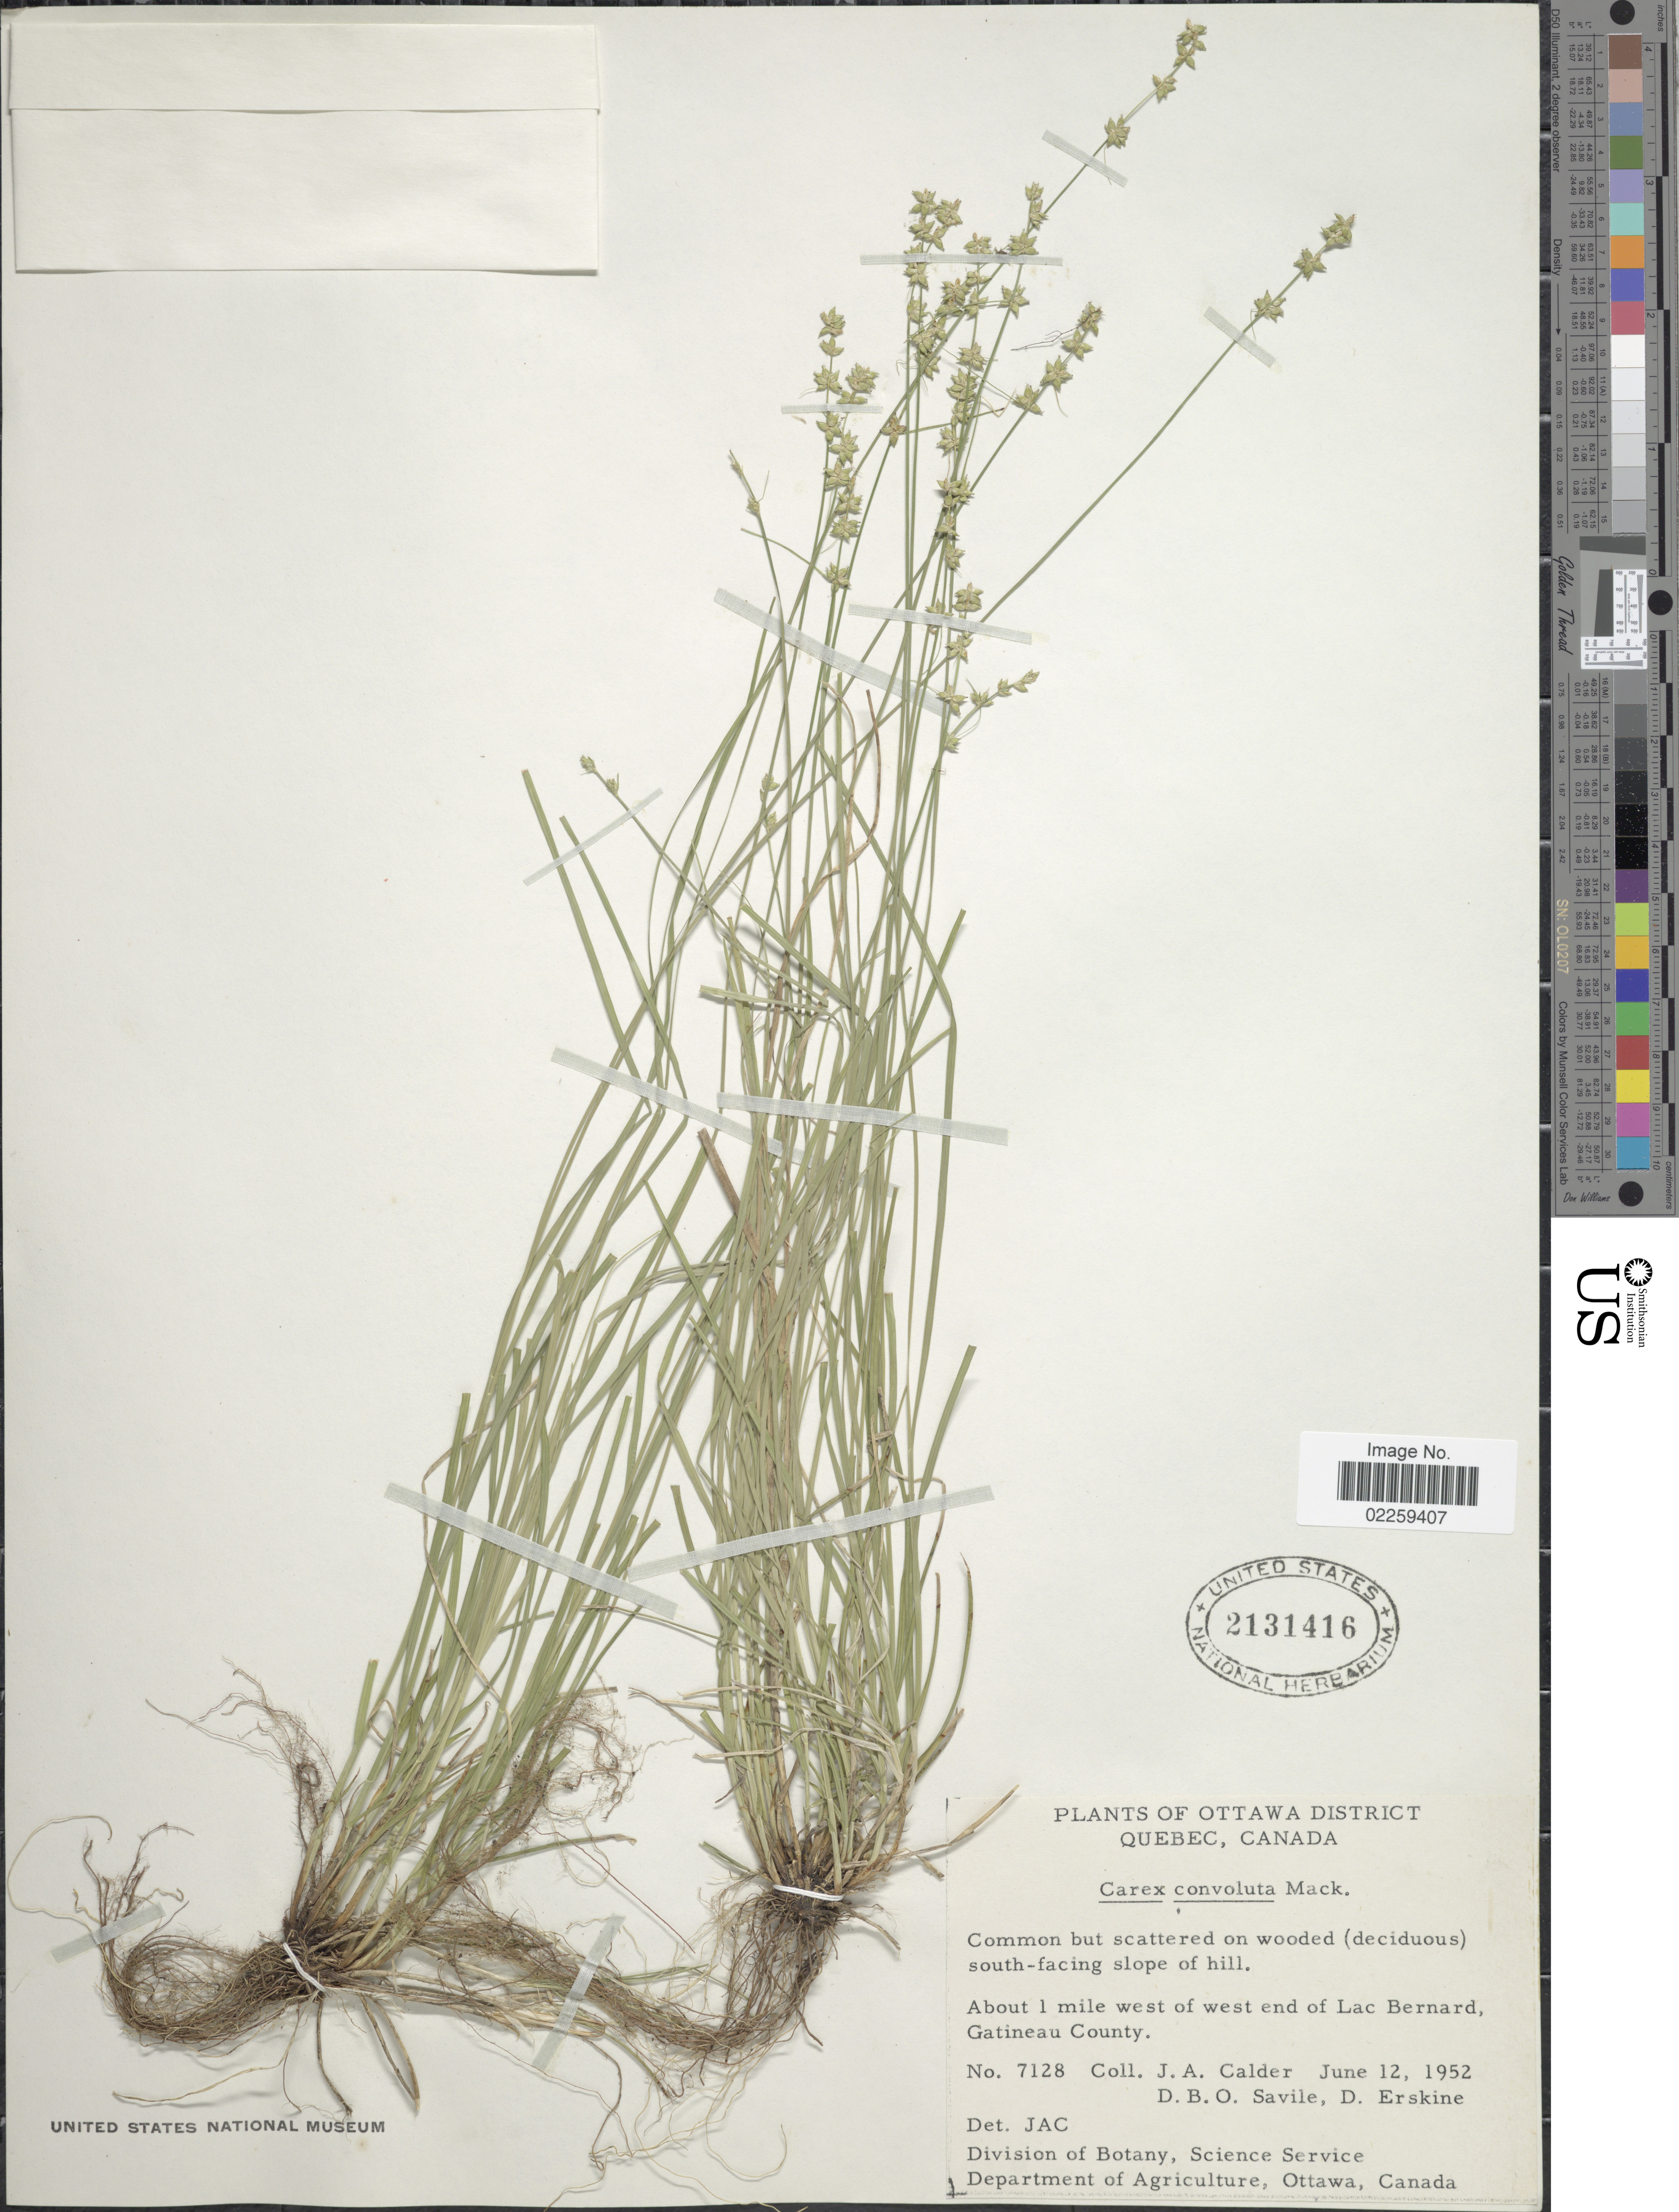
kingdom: Plantae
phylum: Tracheophyta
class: Liliopsida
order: Poales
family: Cyperaceae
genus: Carex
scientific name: Carex rosea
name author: Willd.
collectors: J. A. Calder, D. Savile & D. Erskine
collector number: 7128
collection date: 1952-06-12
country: Canada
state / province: Quebec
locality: Ottawa District, About 1 mile west of west end of Lac Bernard, Gatineau County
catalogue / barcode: US 2131416